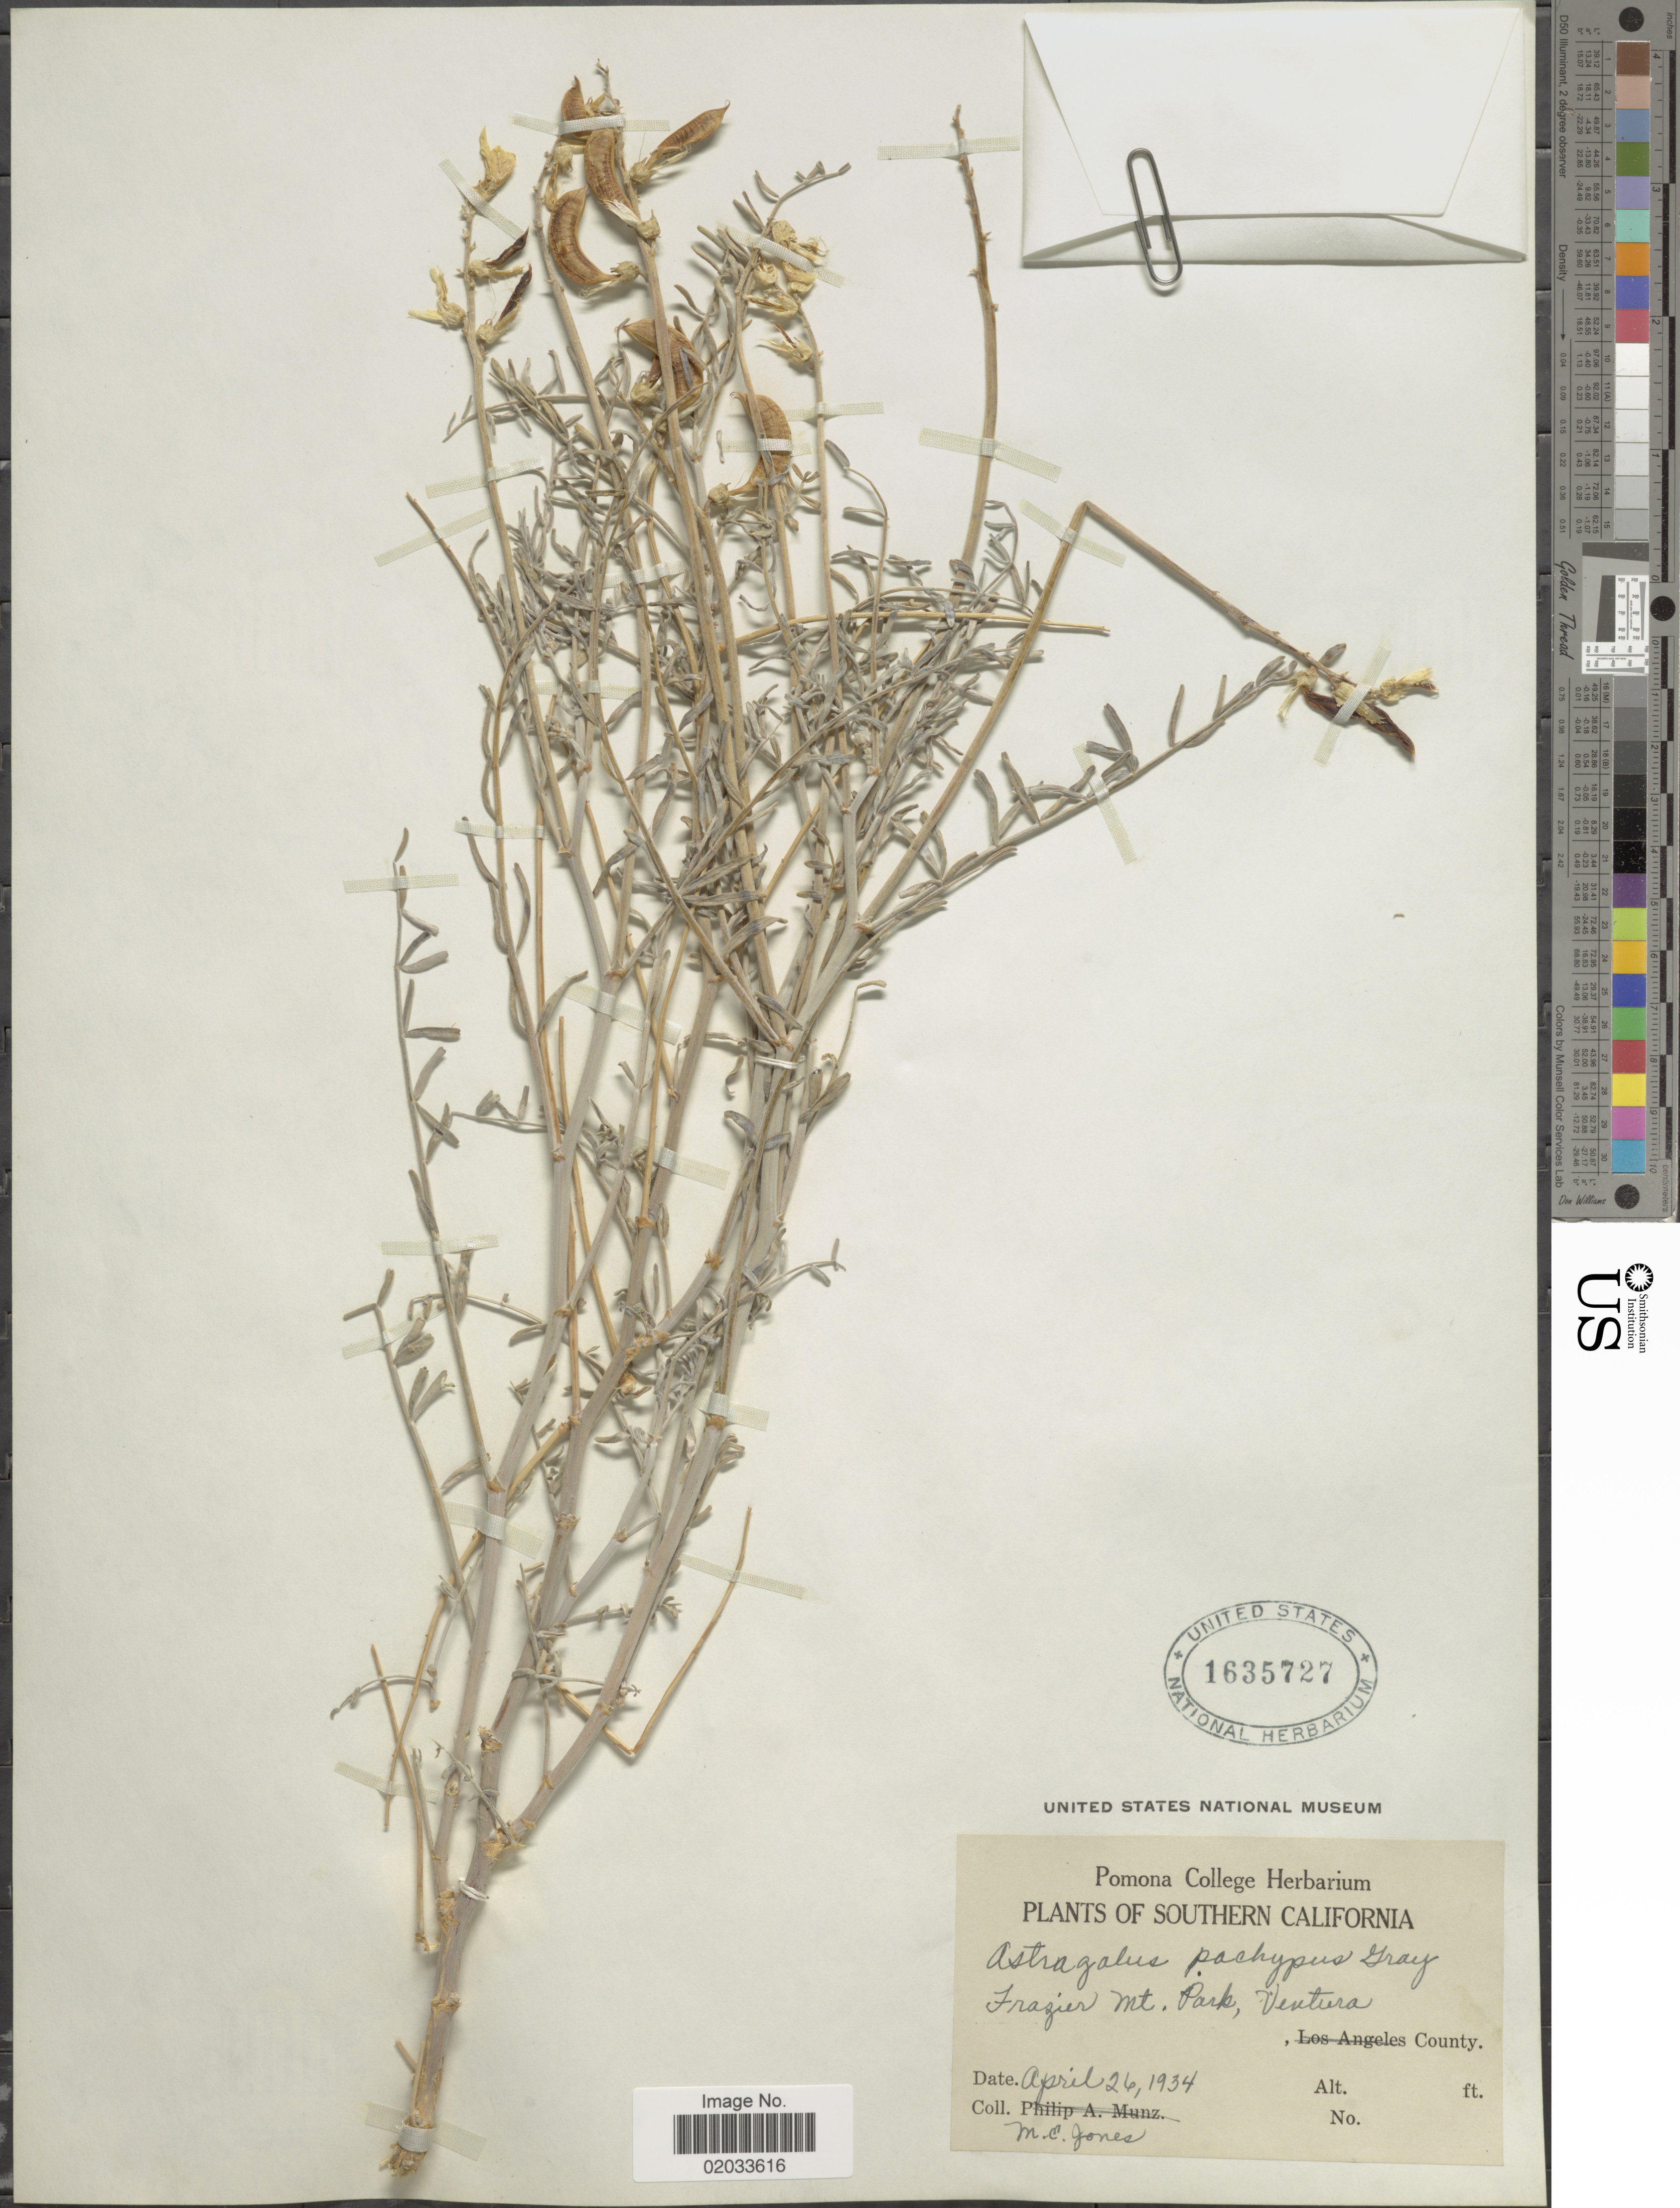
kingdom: Plantae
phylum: Tracheophyta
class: Magnoliopsida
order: Fabales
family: Fabaceae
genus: Astragalus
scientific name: Astragalus pachypus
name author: Greene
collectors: M. E. Jones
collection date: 1934-04-26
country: United States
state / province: California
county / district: Ventura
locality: Southern California, Frazier Mt. Park, Ventura County.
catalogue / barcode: US 1635727